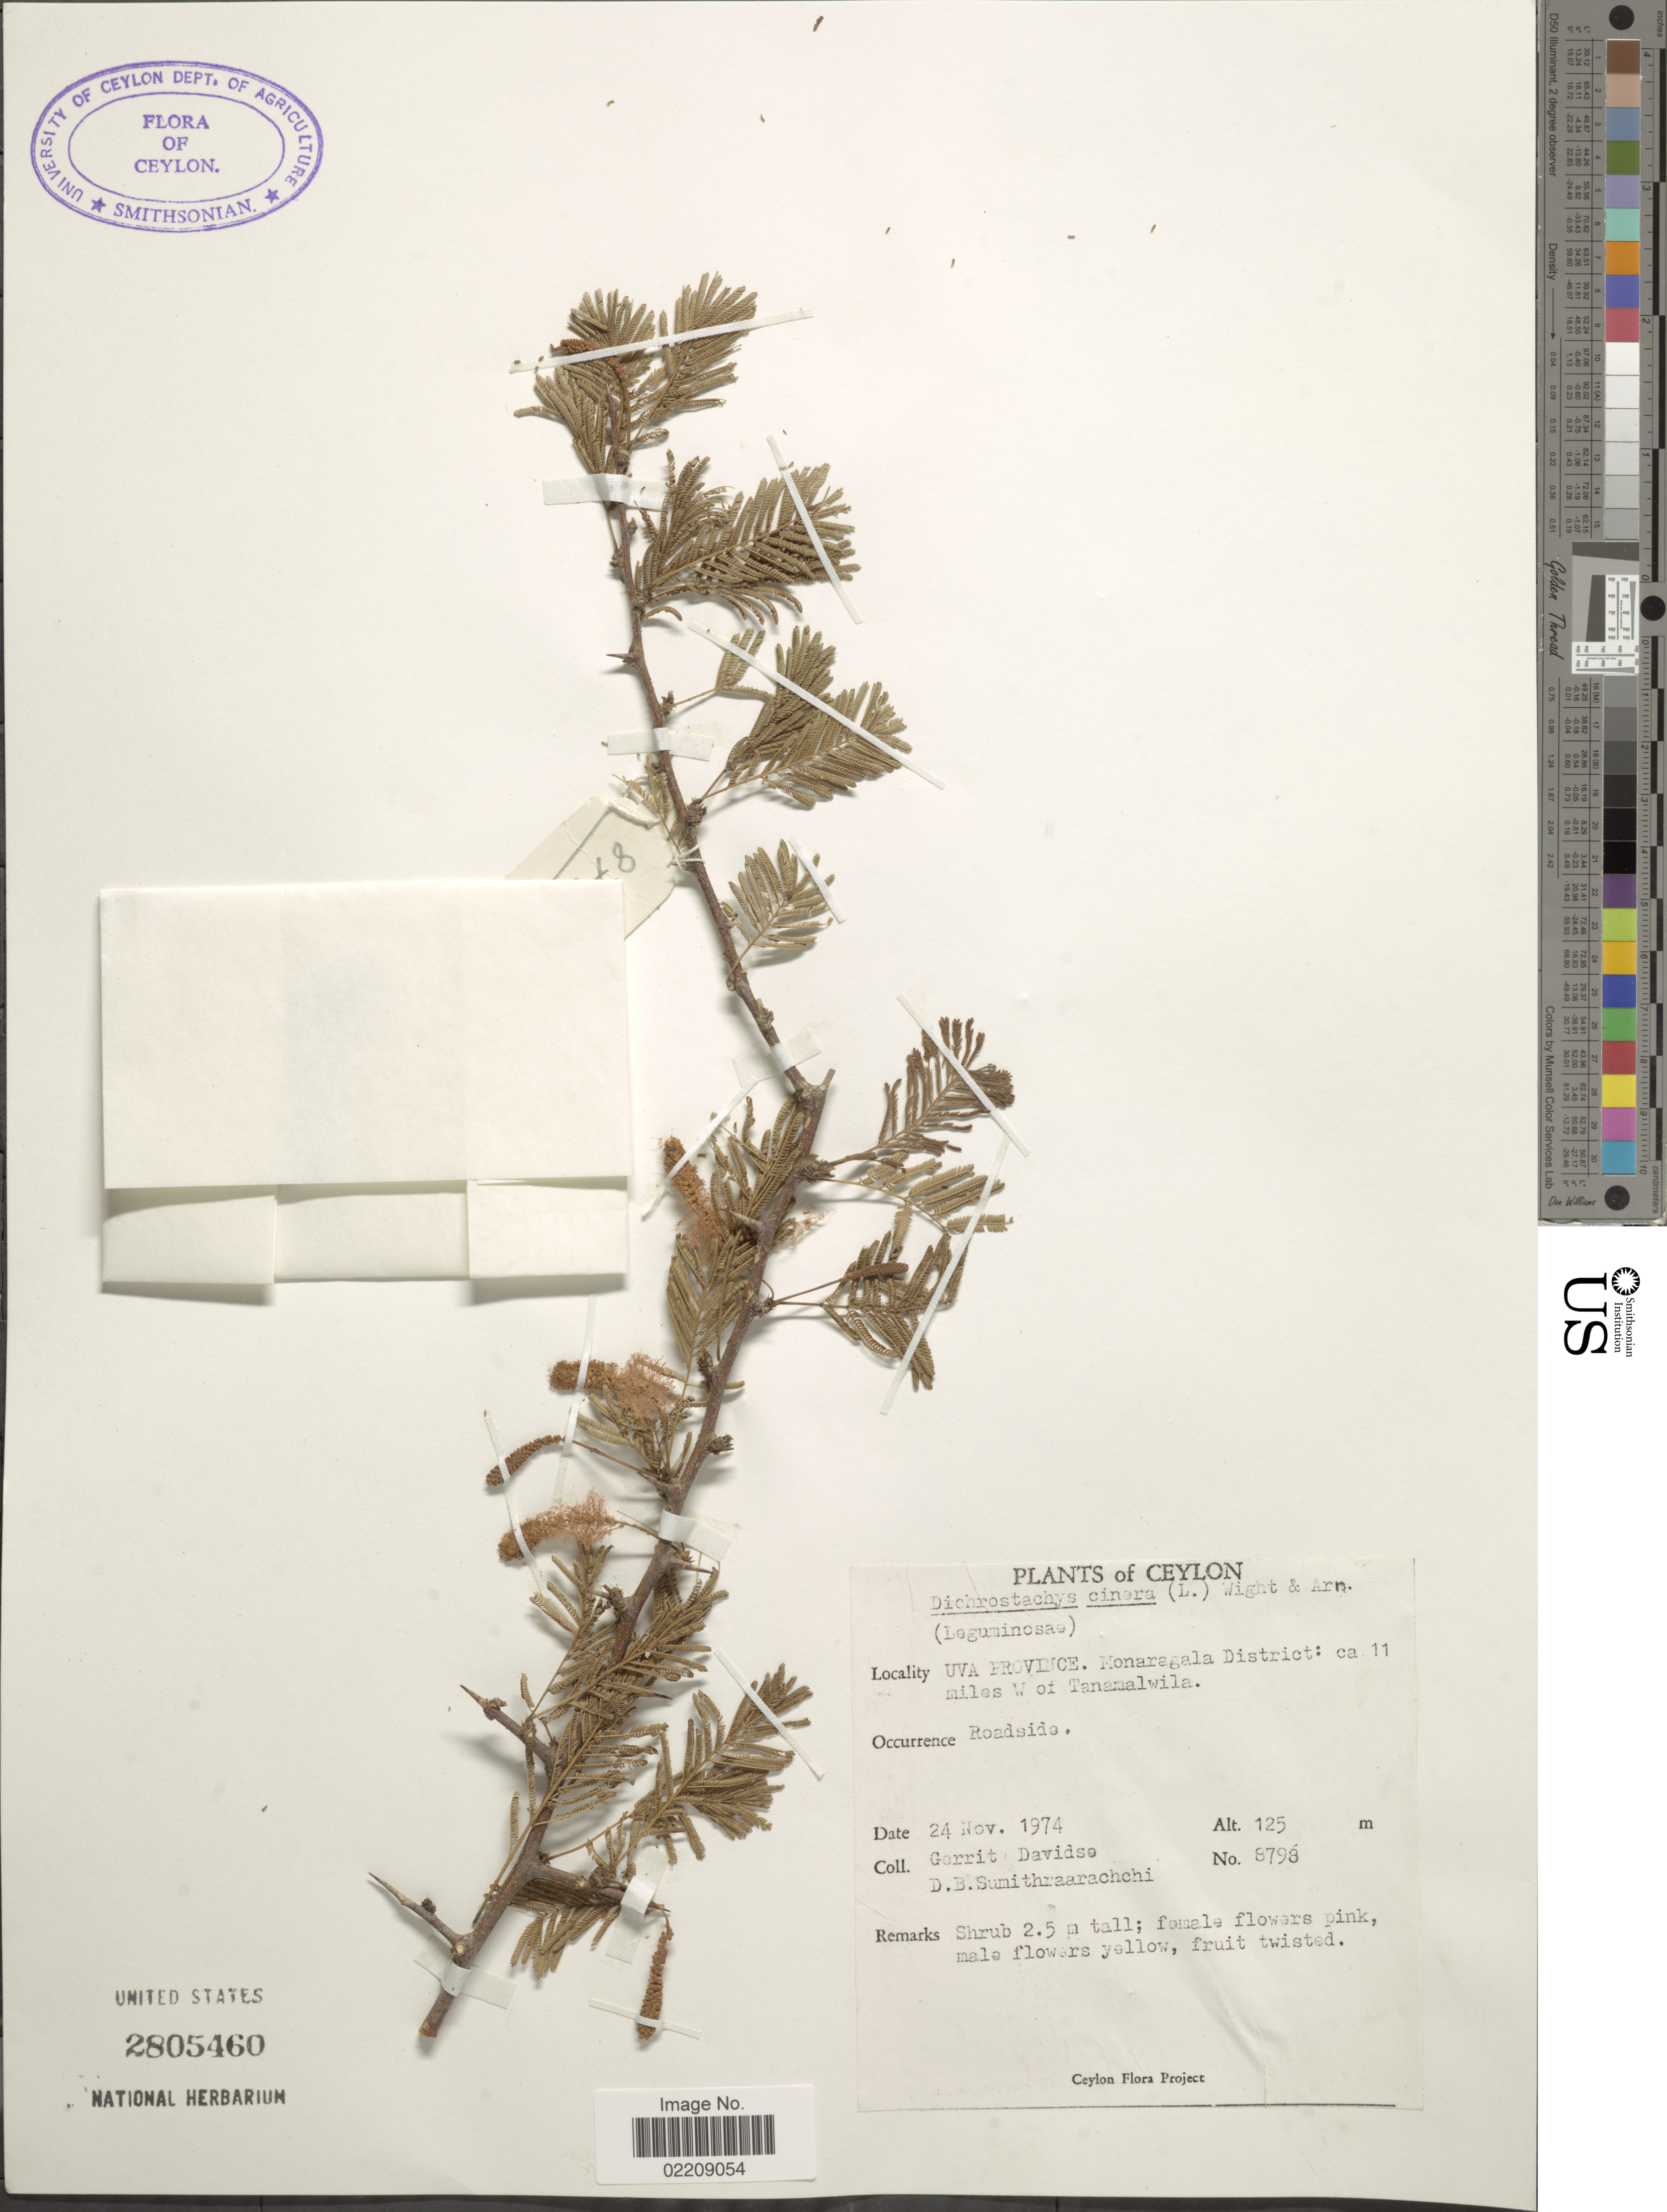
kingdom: Plantae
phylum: Tracheophyta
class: Magnoliopsida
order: Fabales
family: Fabaceae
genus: Dichrostachys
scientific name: Dichrostachys cinerea R. Vig., nom. illeg.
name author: R. Vig.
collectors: G. Davidse & D. B. Sumithraarachchi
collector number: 8798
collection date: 1974-11-24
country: Sri Lanka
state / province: Uva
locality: Ceylon, Uva Province. Monaragala District: ca 11 miles W of Tanamalwila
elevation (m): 125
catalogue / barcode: US 2805460